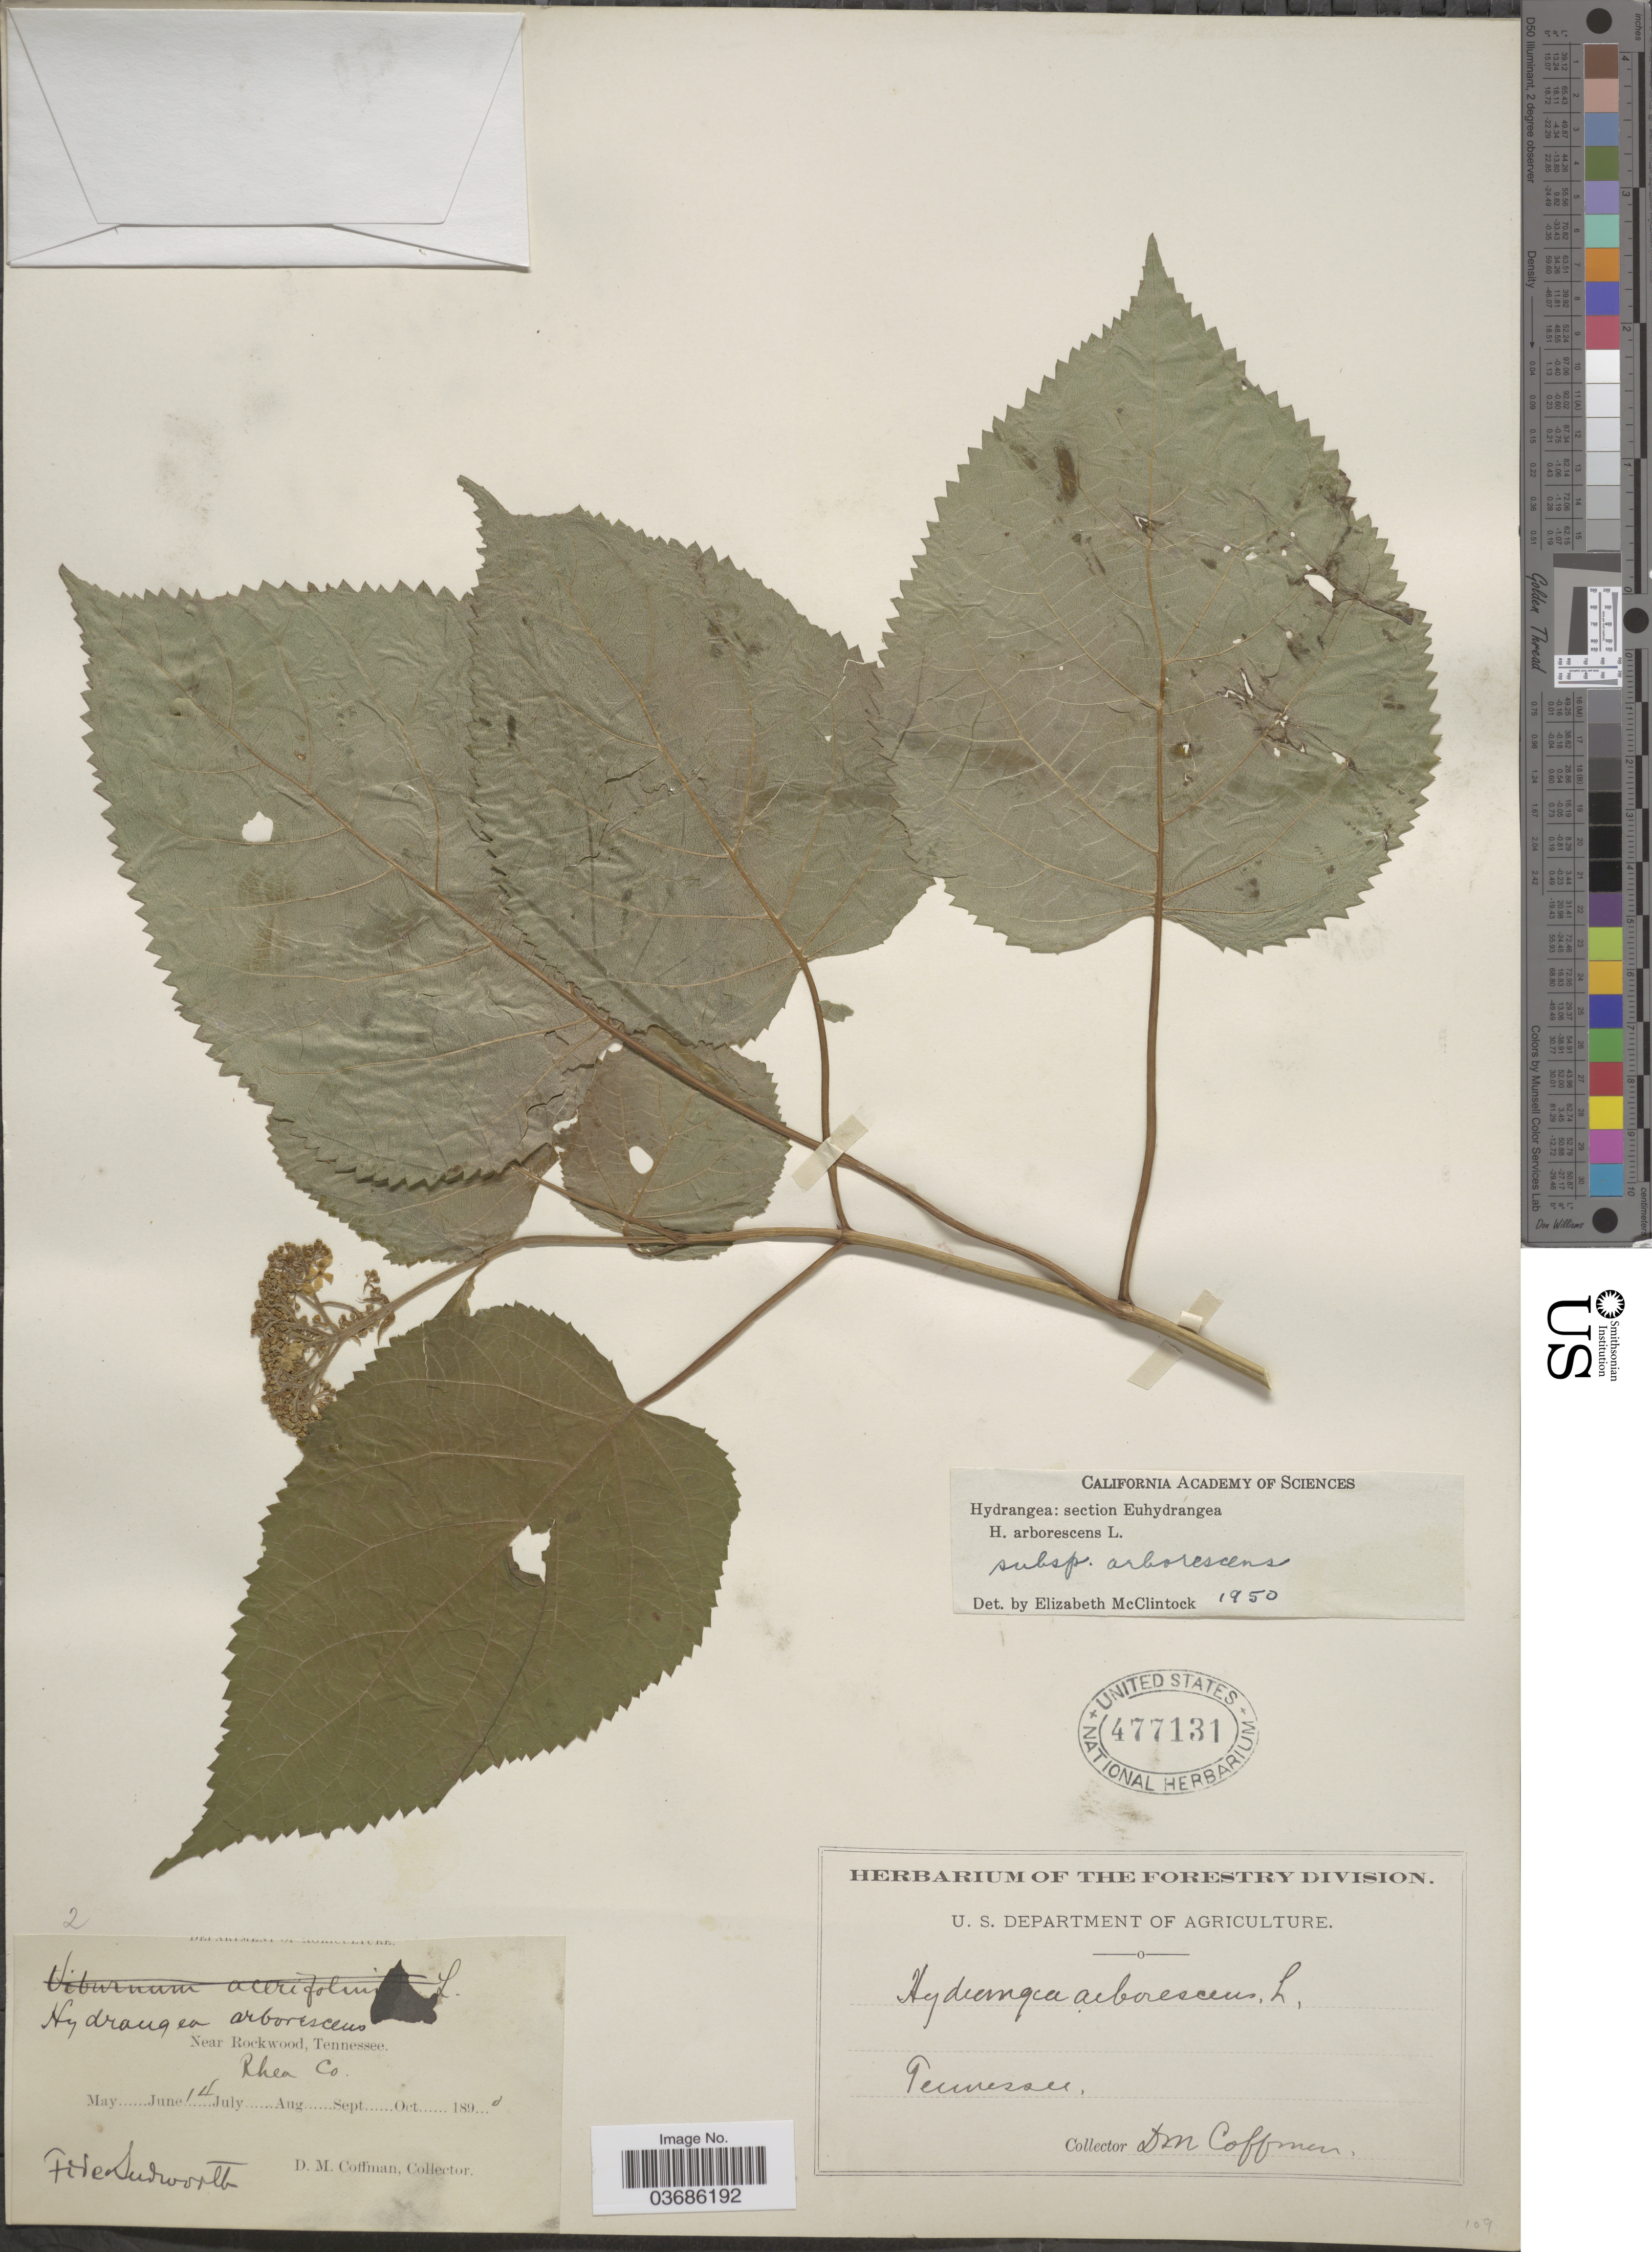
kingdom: Plantae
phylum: Tracheophyta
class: Magnoliopsida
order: Cornales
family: Hydrangeaceae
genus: Hydrangea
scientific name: Hydrangea arborescens subsp. arborescens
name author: L.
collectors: D. M. Coffman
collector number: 2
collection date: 1890-07-14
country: United States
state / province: Tennessee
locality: Near Rockwood. Rhea Co.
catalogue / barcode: US 477131